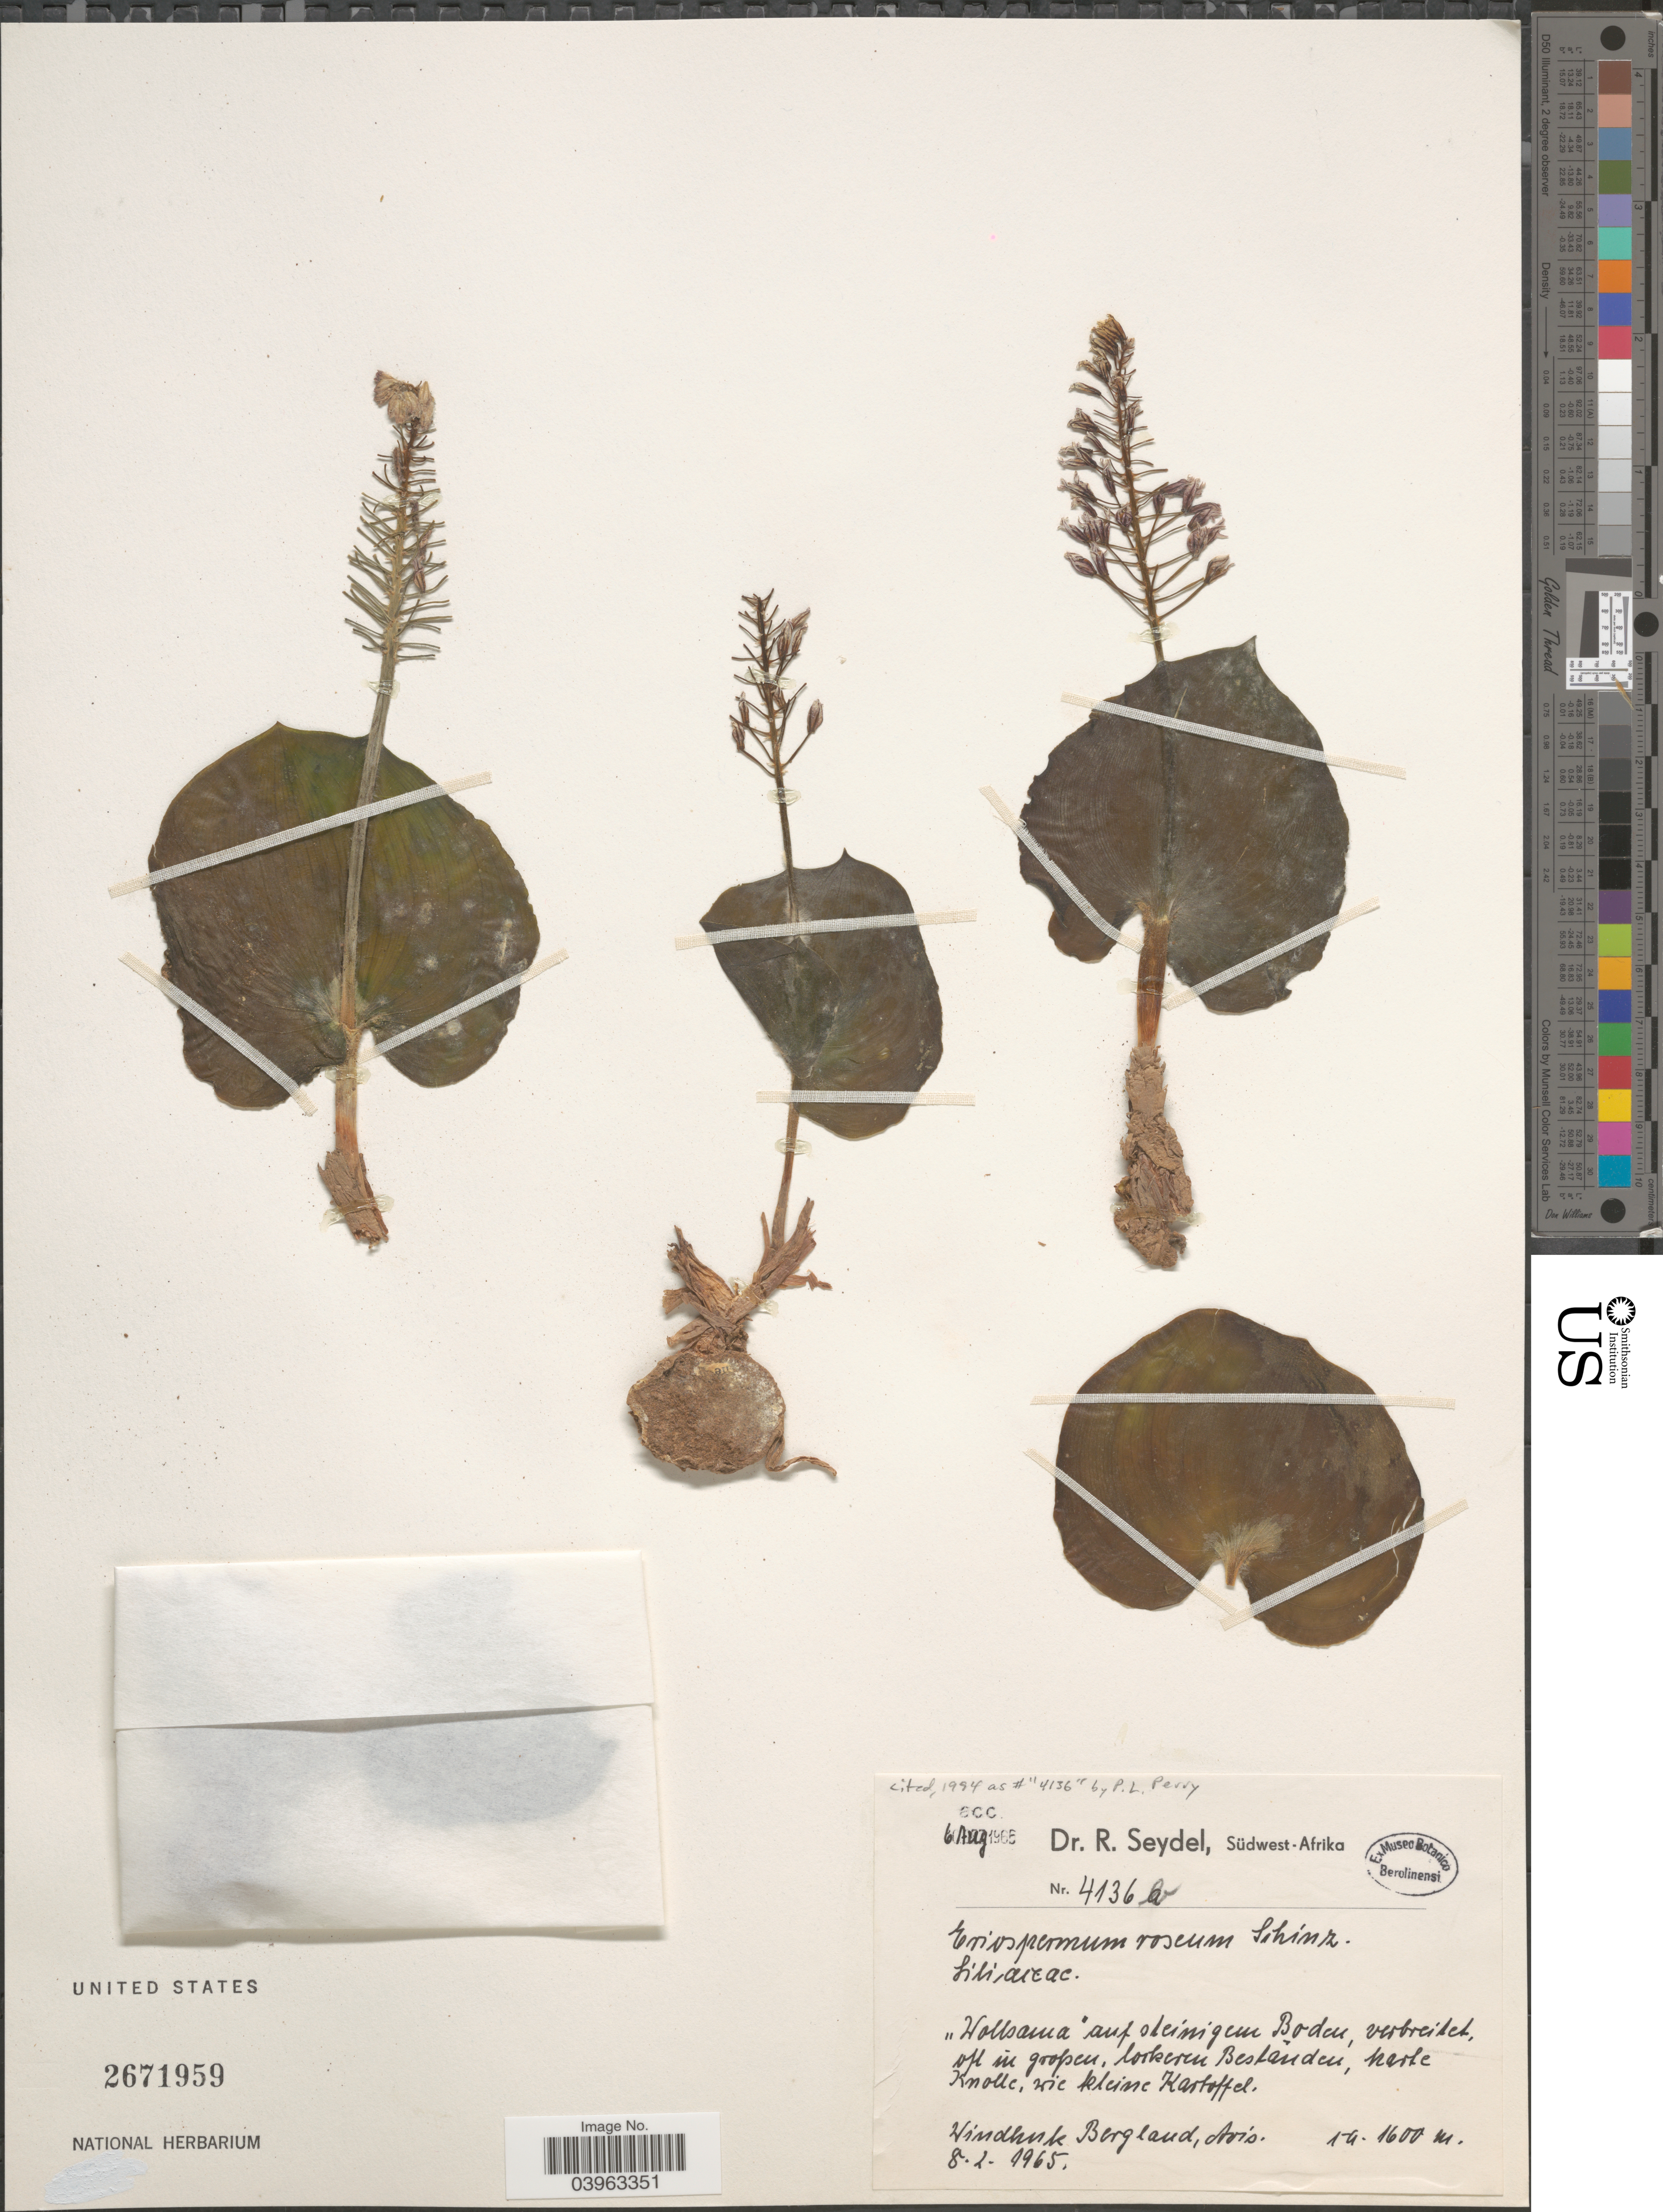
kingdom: Plantae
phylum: Tracheophyta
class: Liliopsida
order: Asparagales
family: Asparagaceae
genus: Eriospermum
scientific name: Eriospermum roseum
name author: Schinz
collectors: R. Seydel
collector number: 4136b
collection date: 1965-02-08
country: Namibia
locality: Südwest-Afrika. Windhuk, Bergland, Avis.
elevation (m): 1600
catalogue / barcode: US 2671959